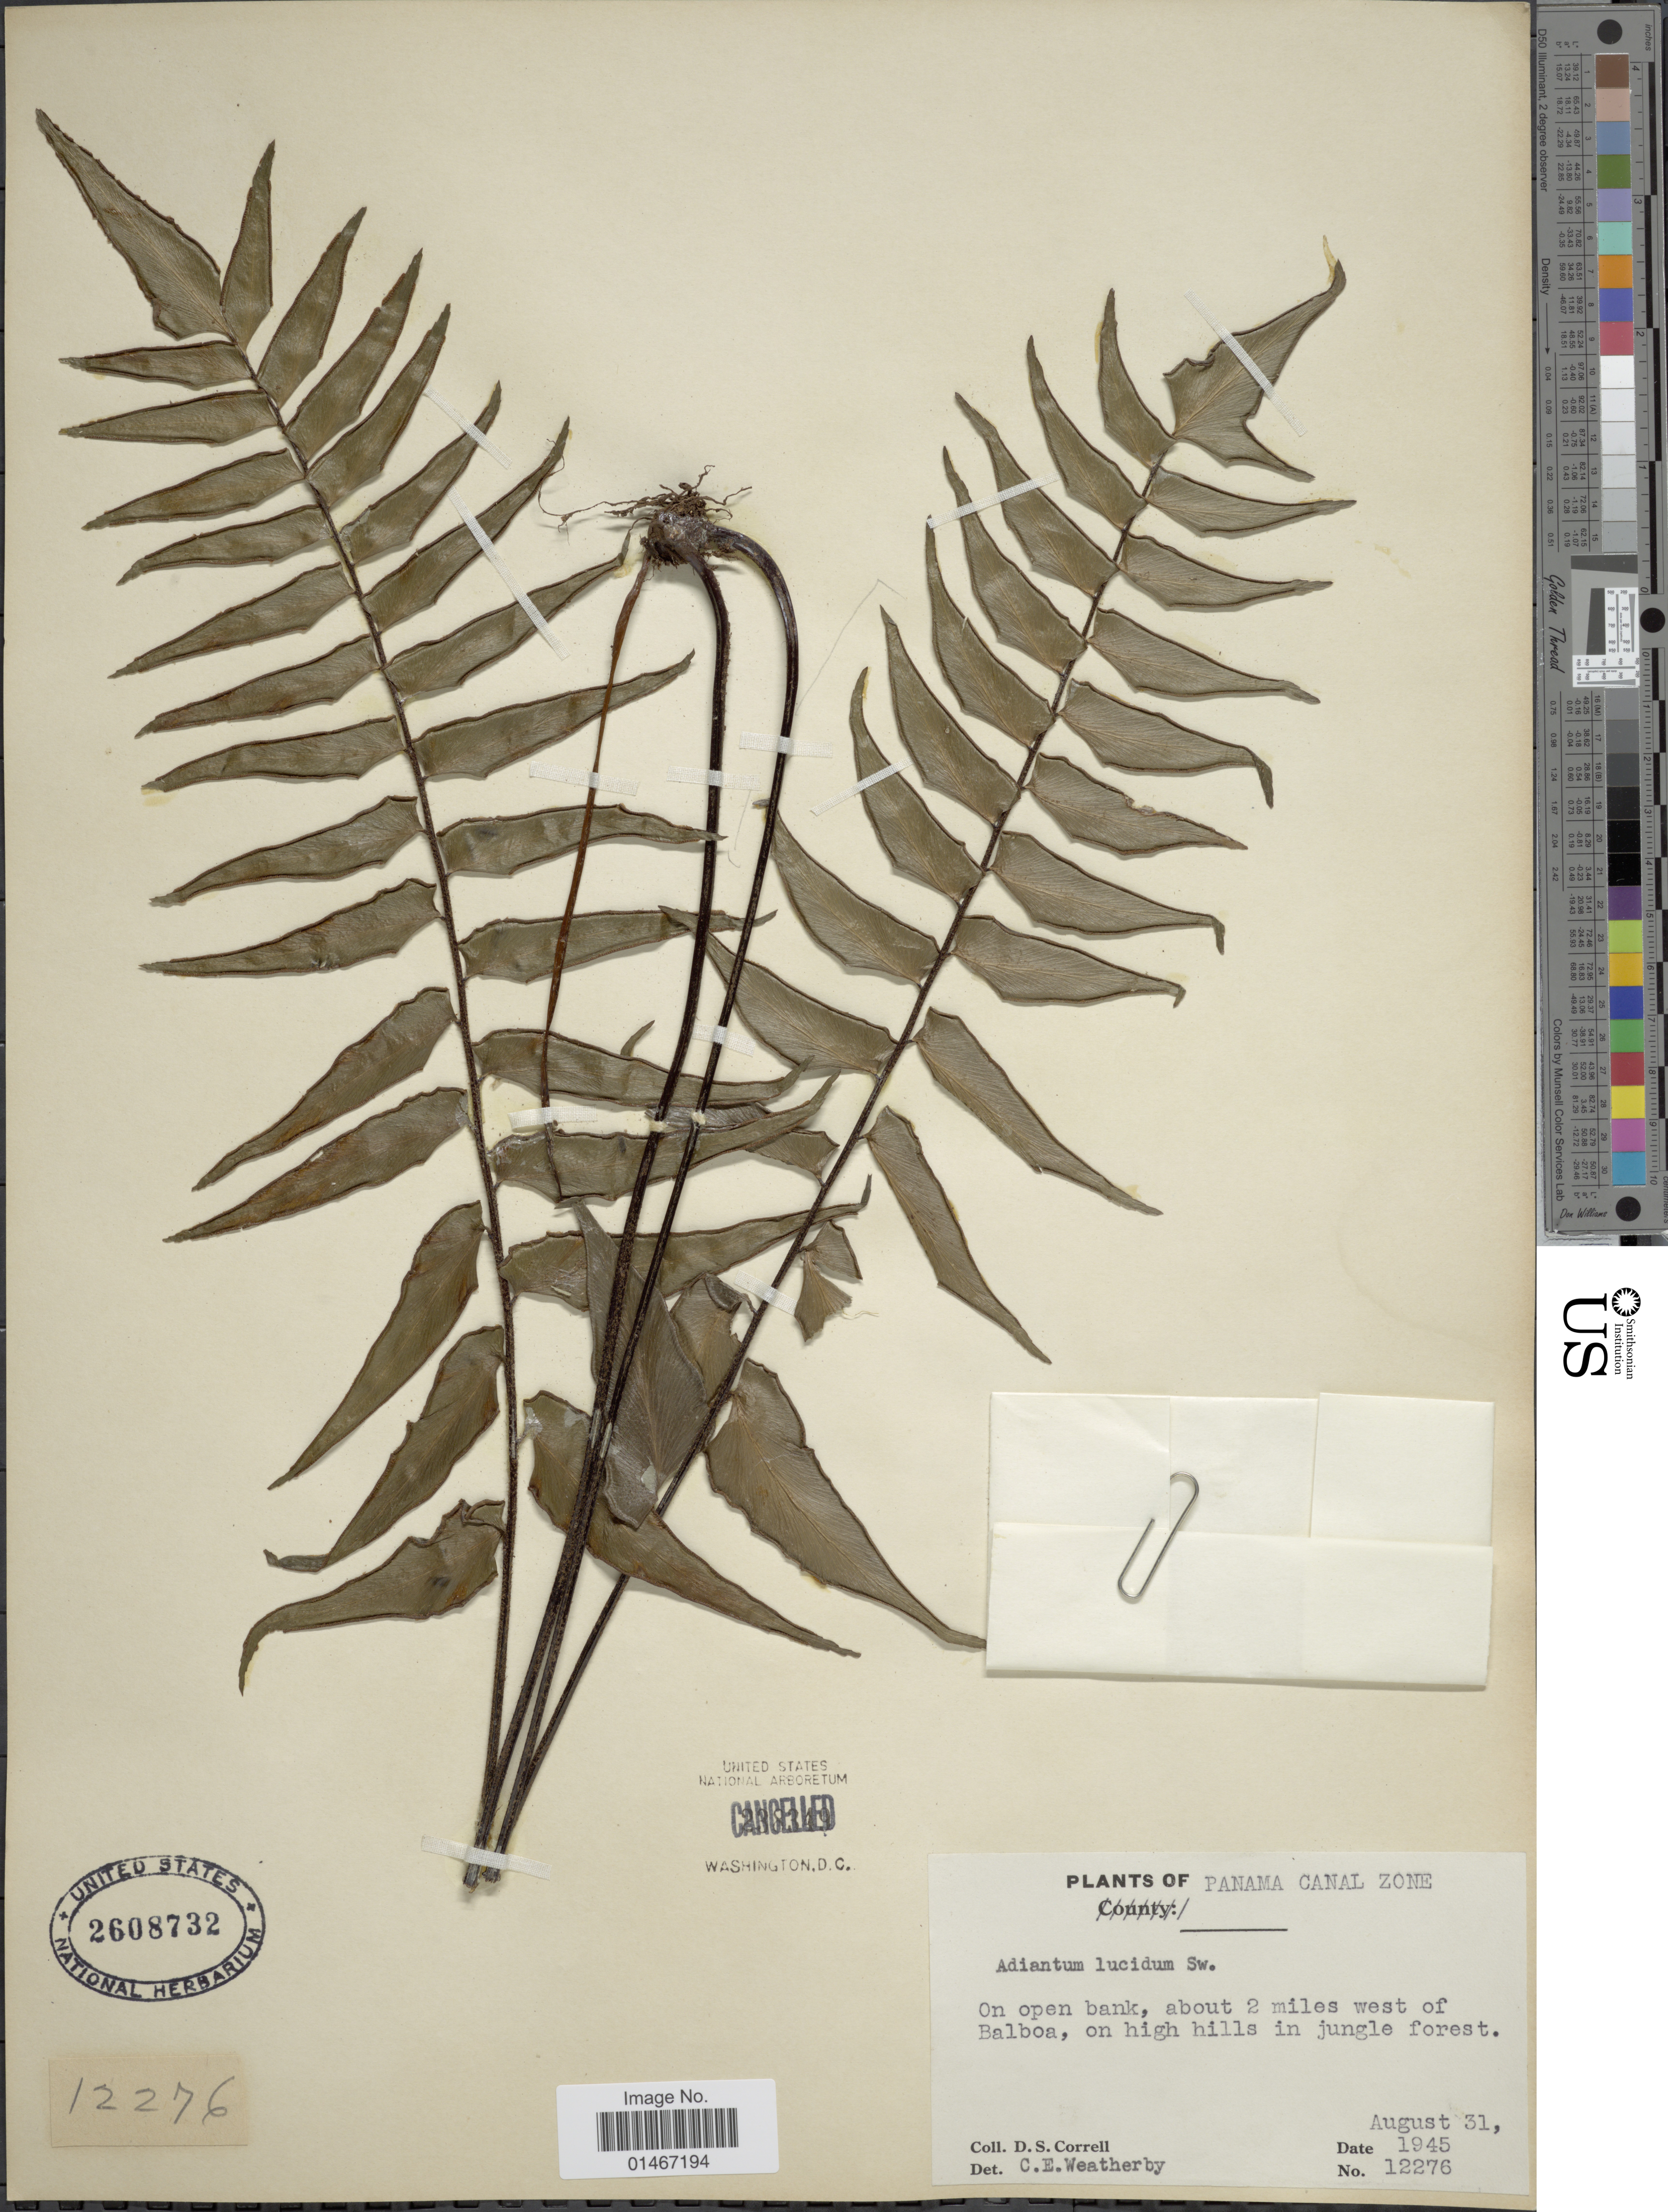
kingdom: Plantae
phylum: Tracheophyta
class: Polypodiopsida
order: Polypodiales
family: Pteridaceae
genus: Adiantum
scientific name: Adiantum lucidum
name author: (Cav.) Sw.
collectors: D. S. Correll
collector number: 12276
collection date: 1945-08-31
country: Panama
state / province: Colón / Panamá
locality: Panama Canal Zone. On open bank, about 2 miles west of Balboa, on high hills in jungle forest.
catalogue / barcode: US 2608732